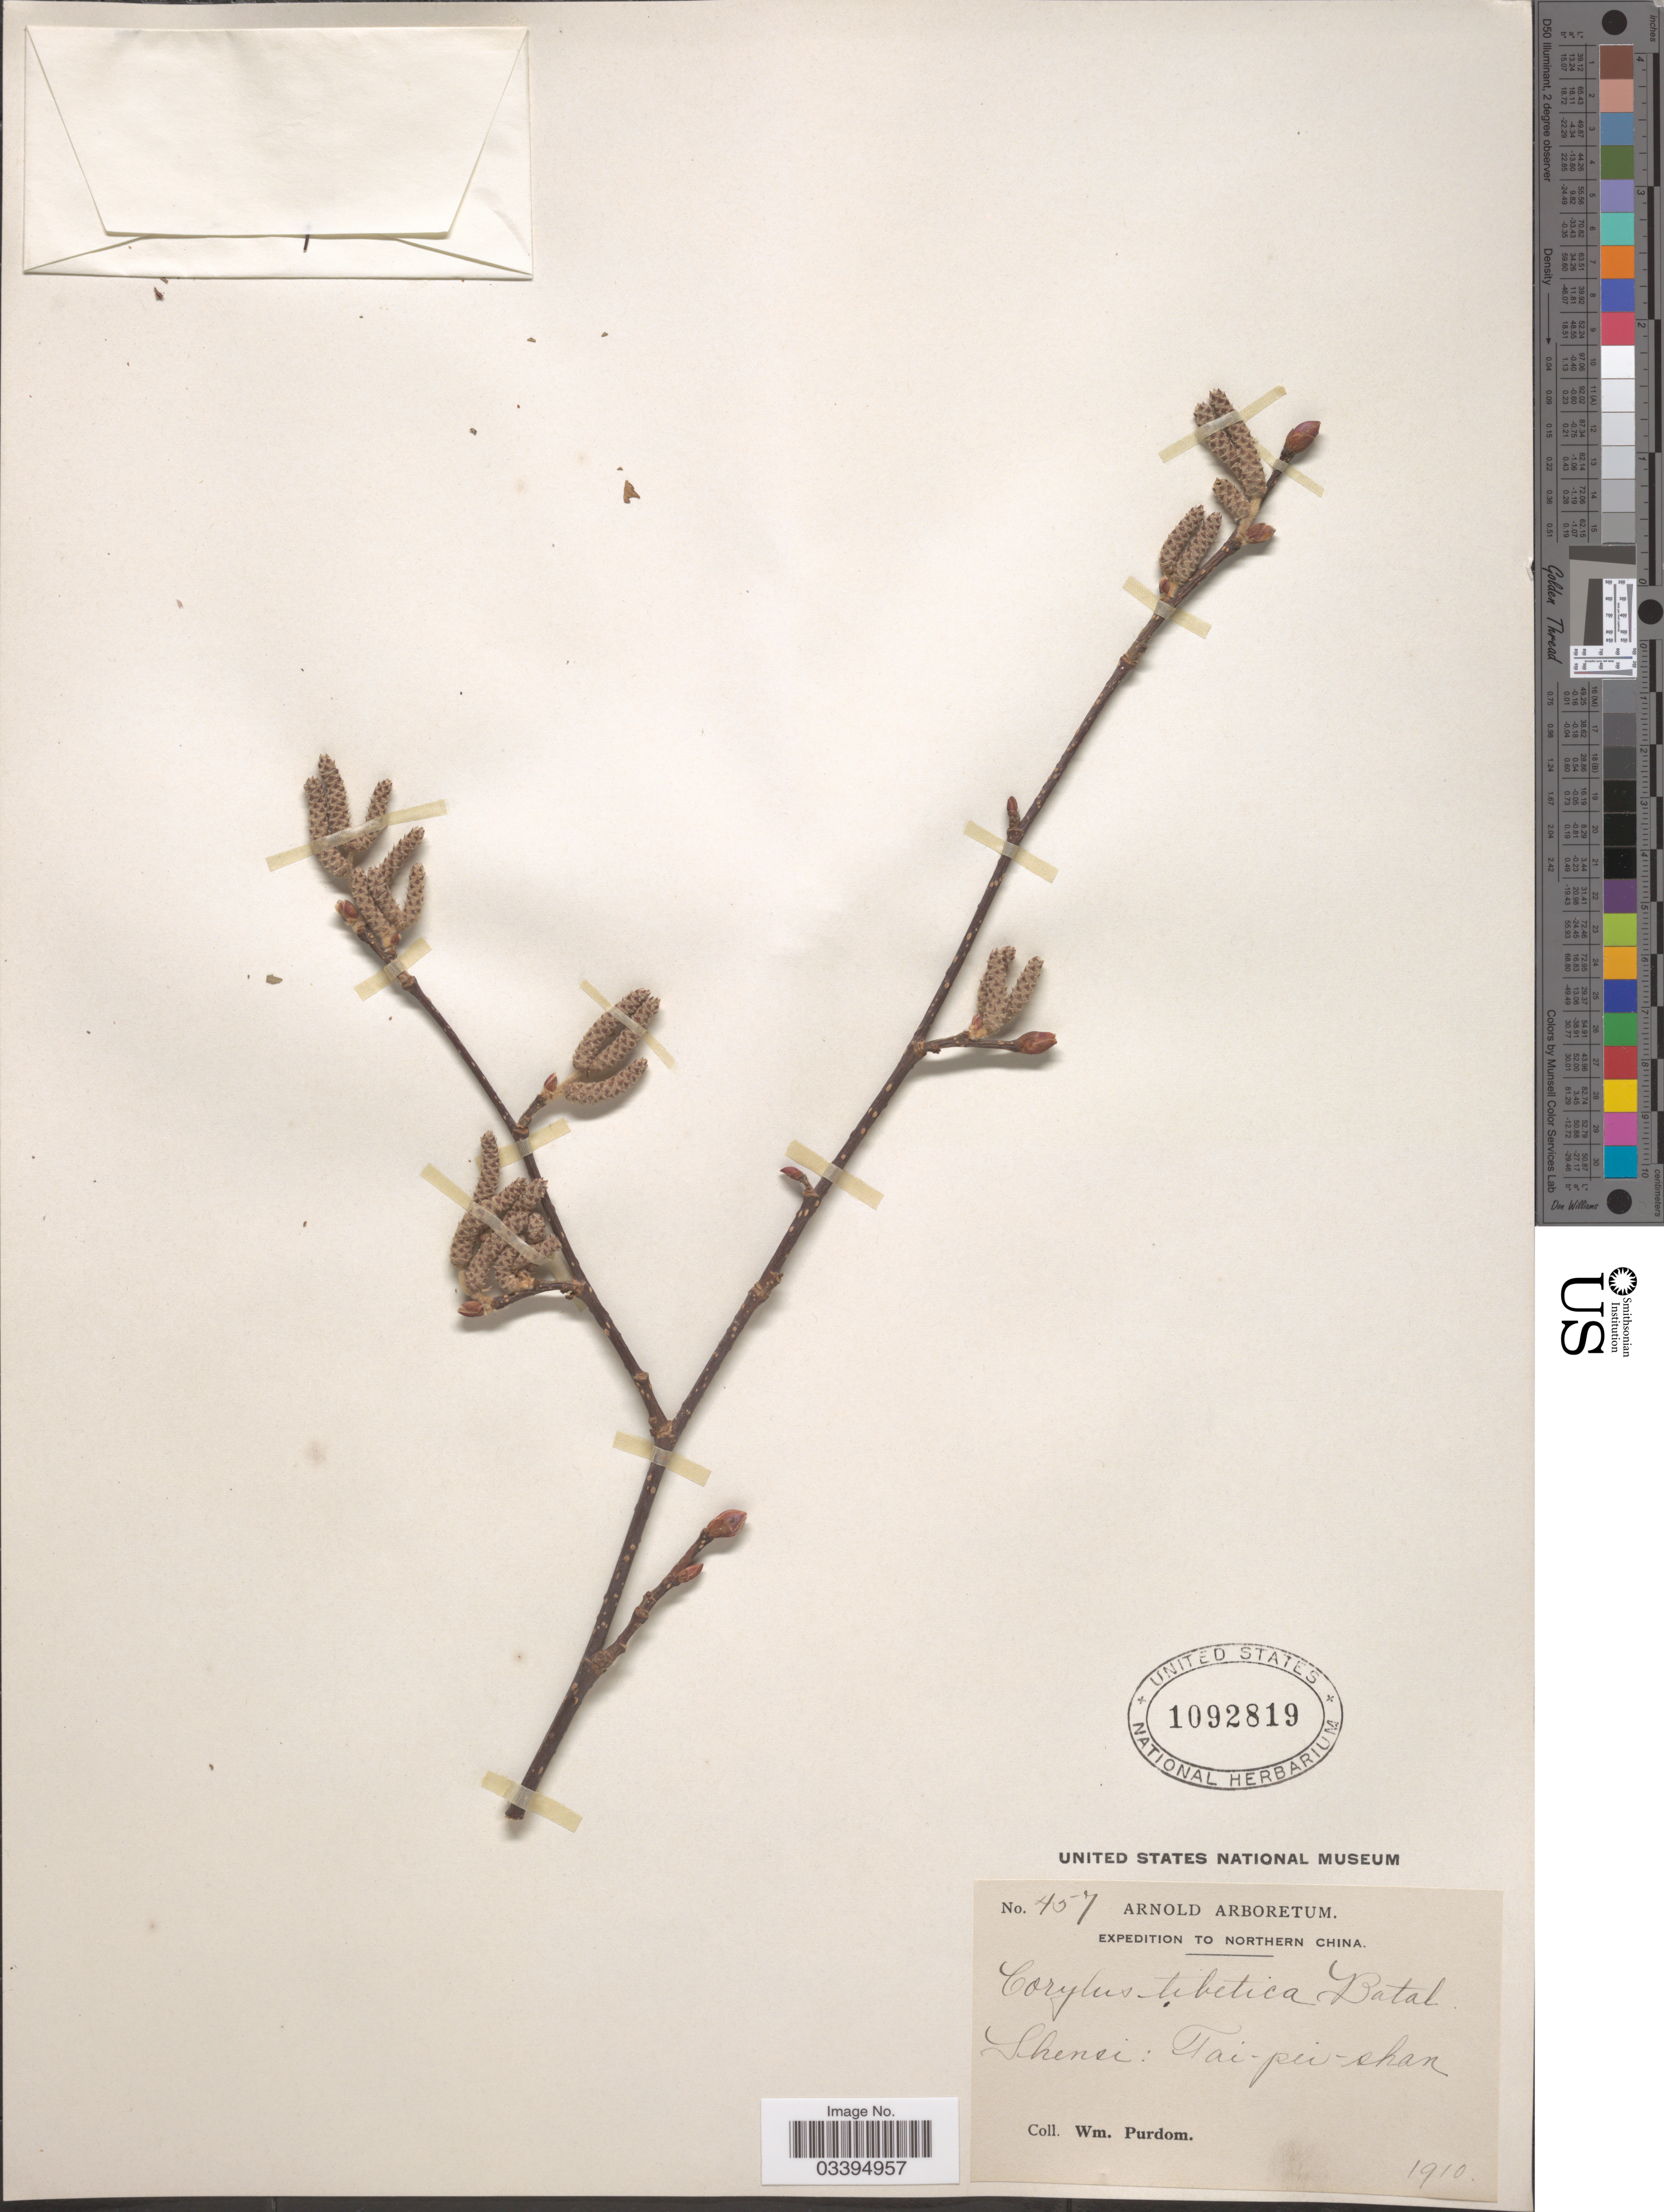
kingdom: Plantae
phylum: Tracheophyta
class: Magnoliopsida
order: Fagales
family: Betulaceae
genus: Corylus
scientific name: Corylus tibetica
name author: Batalin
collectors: W. Purdom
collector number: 457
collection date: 1910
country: China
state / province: Shaanxi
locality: Northern China. Shensi: Tai-pei-shan.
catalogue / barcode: US 1092819